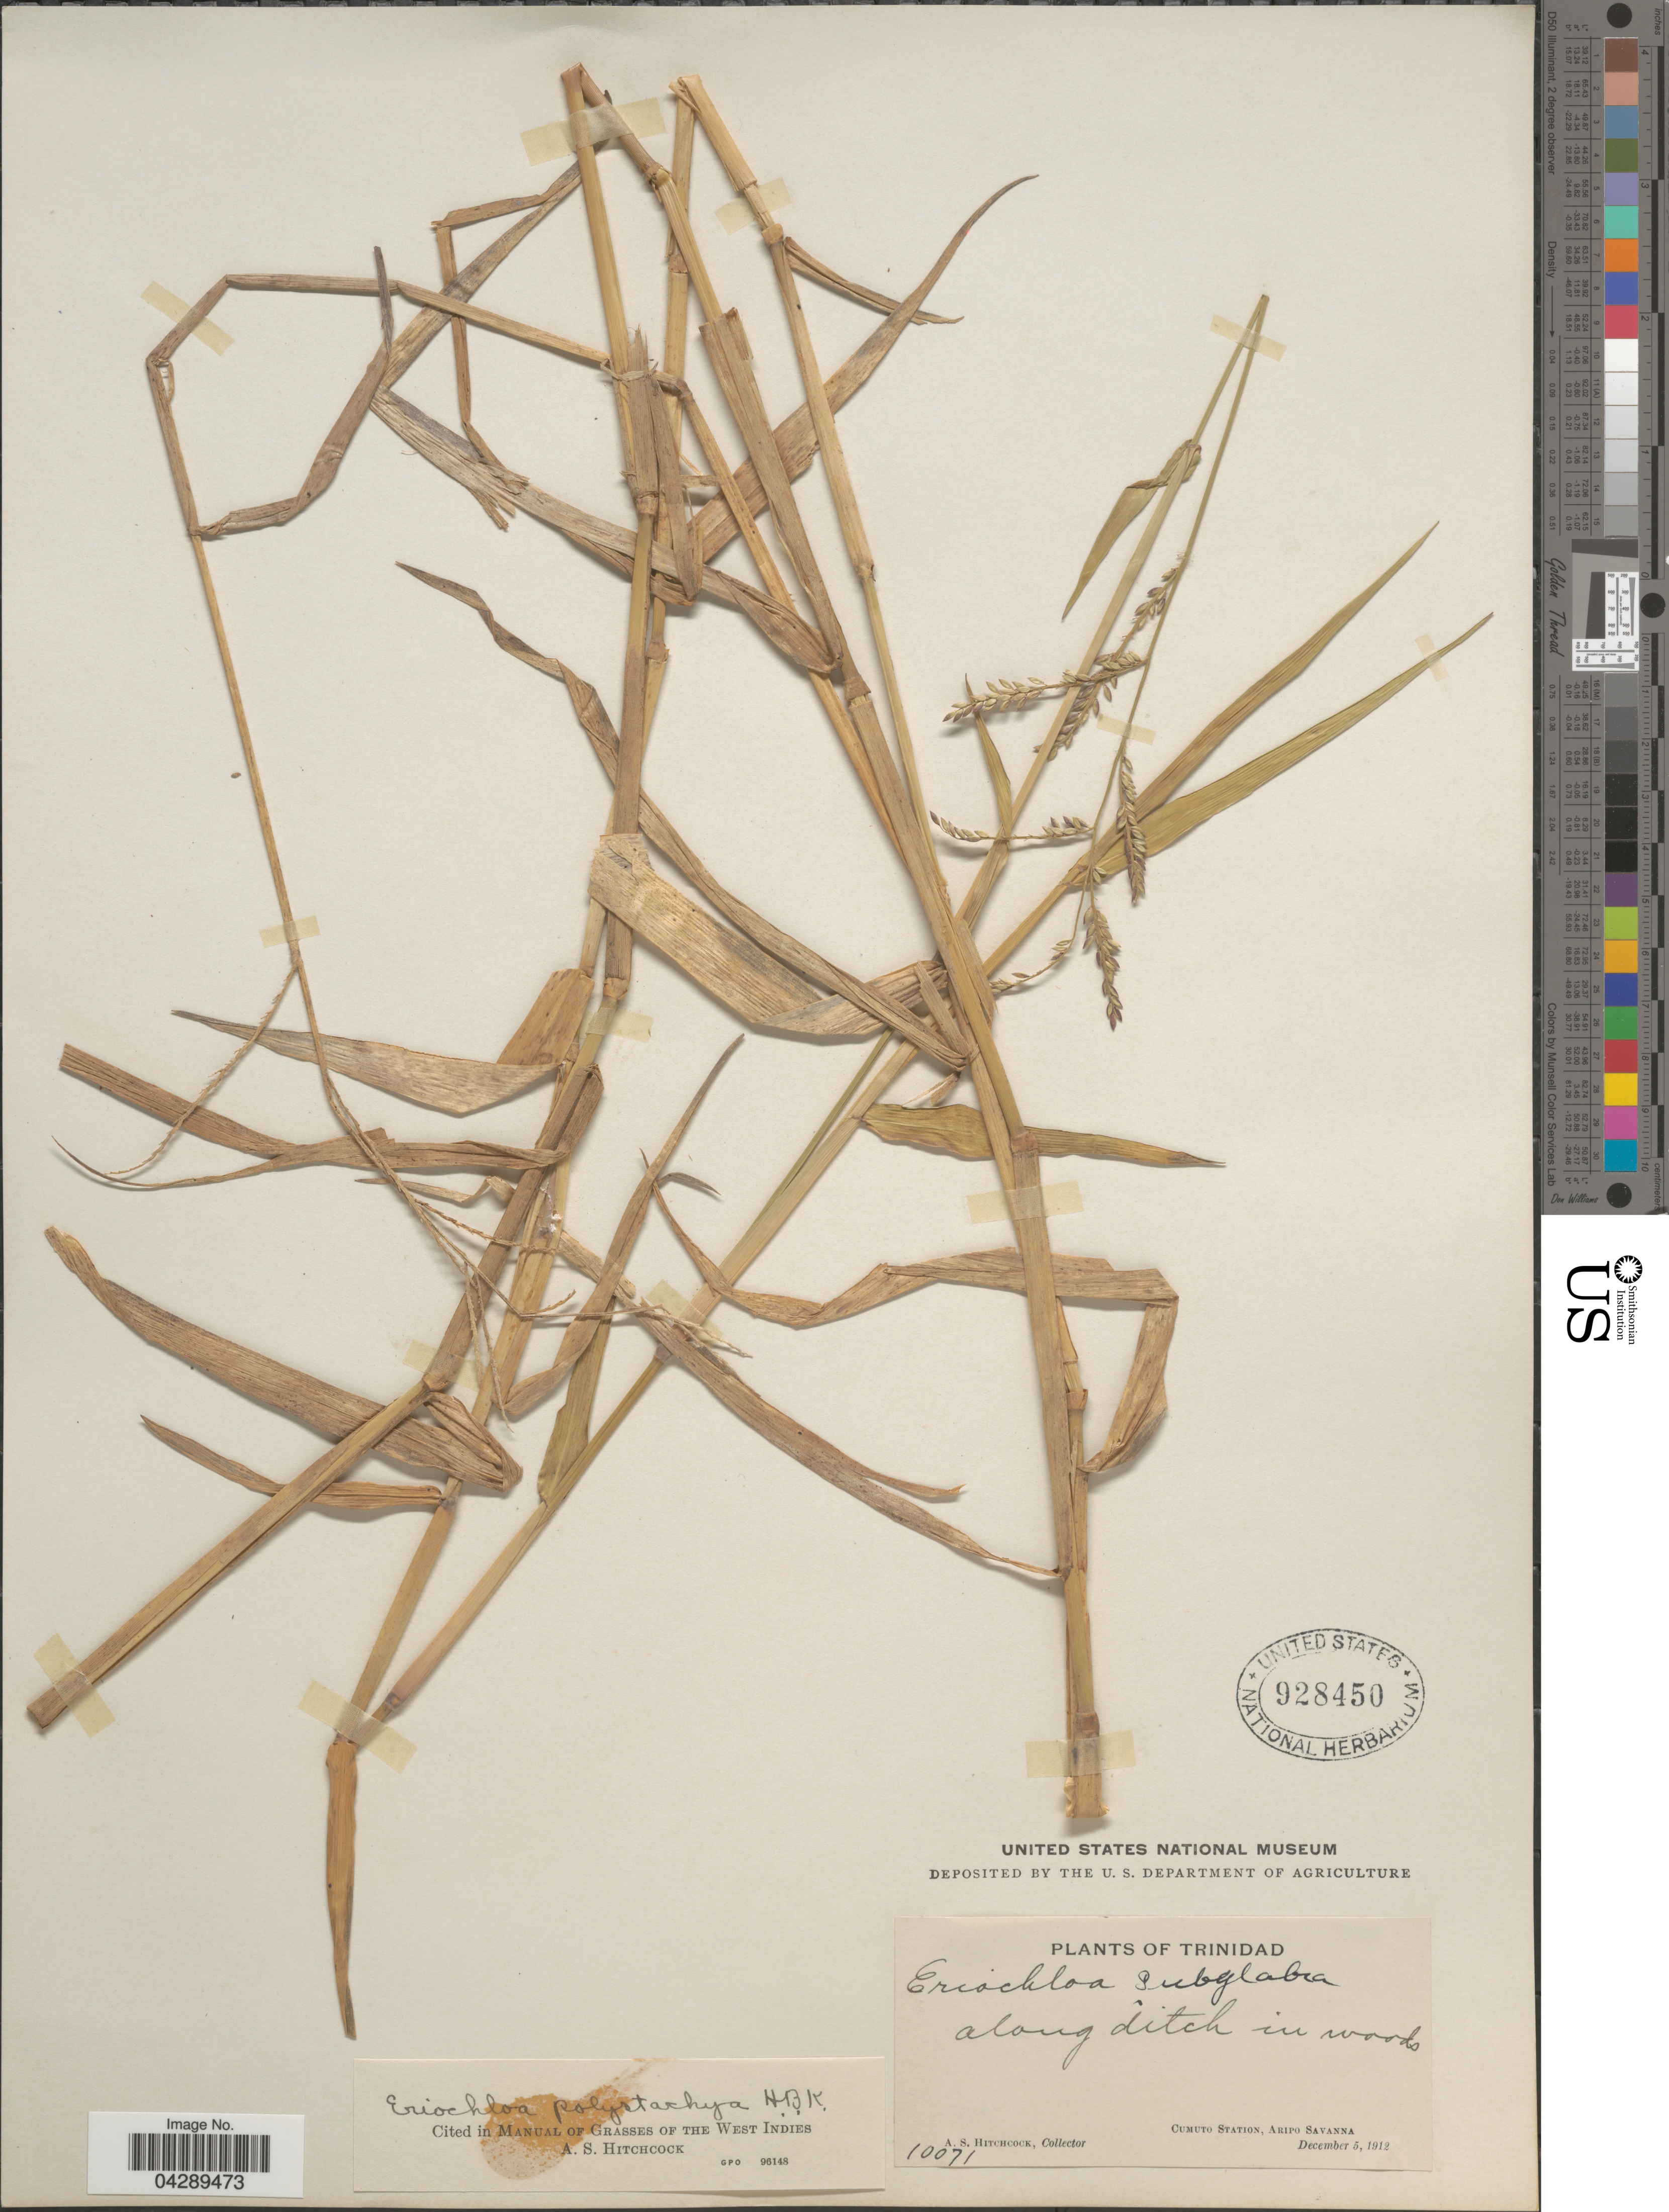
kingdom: Plantae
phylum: Tracheophyta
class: Liliopsida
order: Poales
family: Poaceae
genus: Eriochloa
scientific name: Eriochloa polystachya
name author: Kunth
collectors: A. S. Hitchcock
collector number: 10071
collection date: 1912-12-05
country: Trinidad and Tobago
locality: Along ditch in woods. Cumuto Station, Aripo Savanna.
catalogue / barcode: US 928450